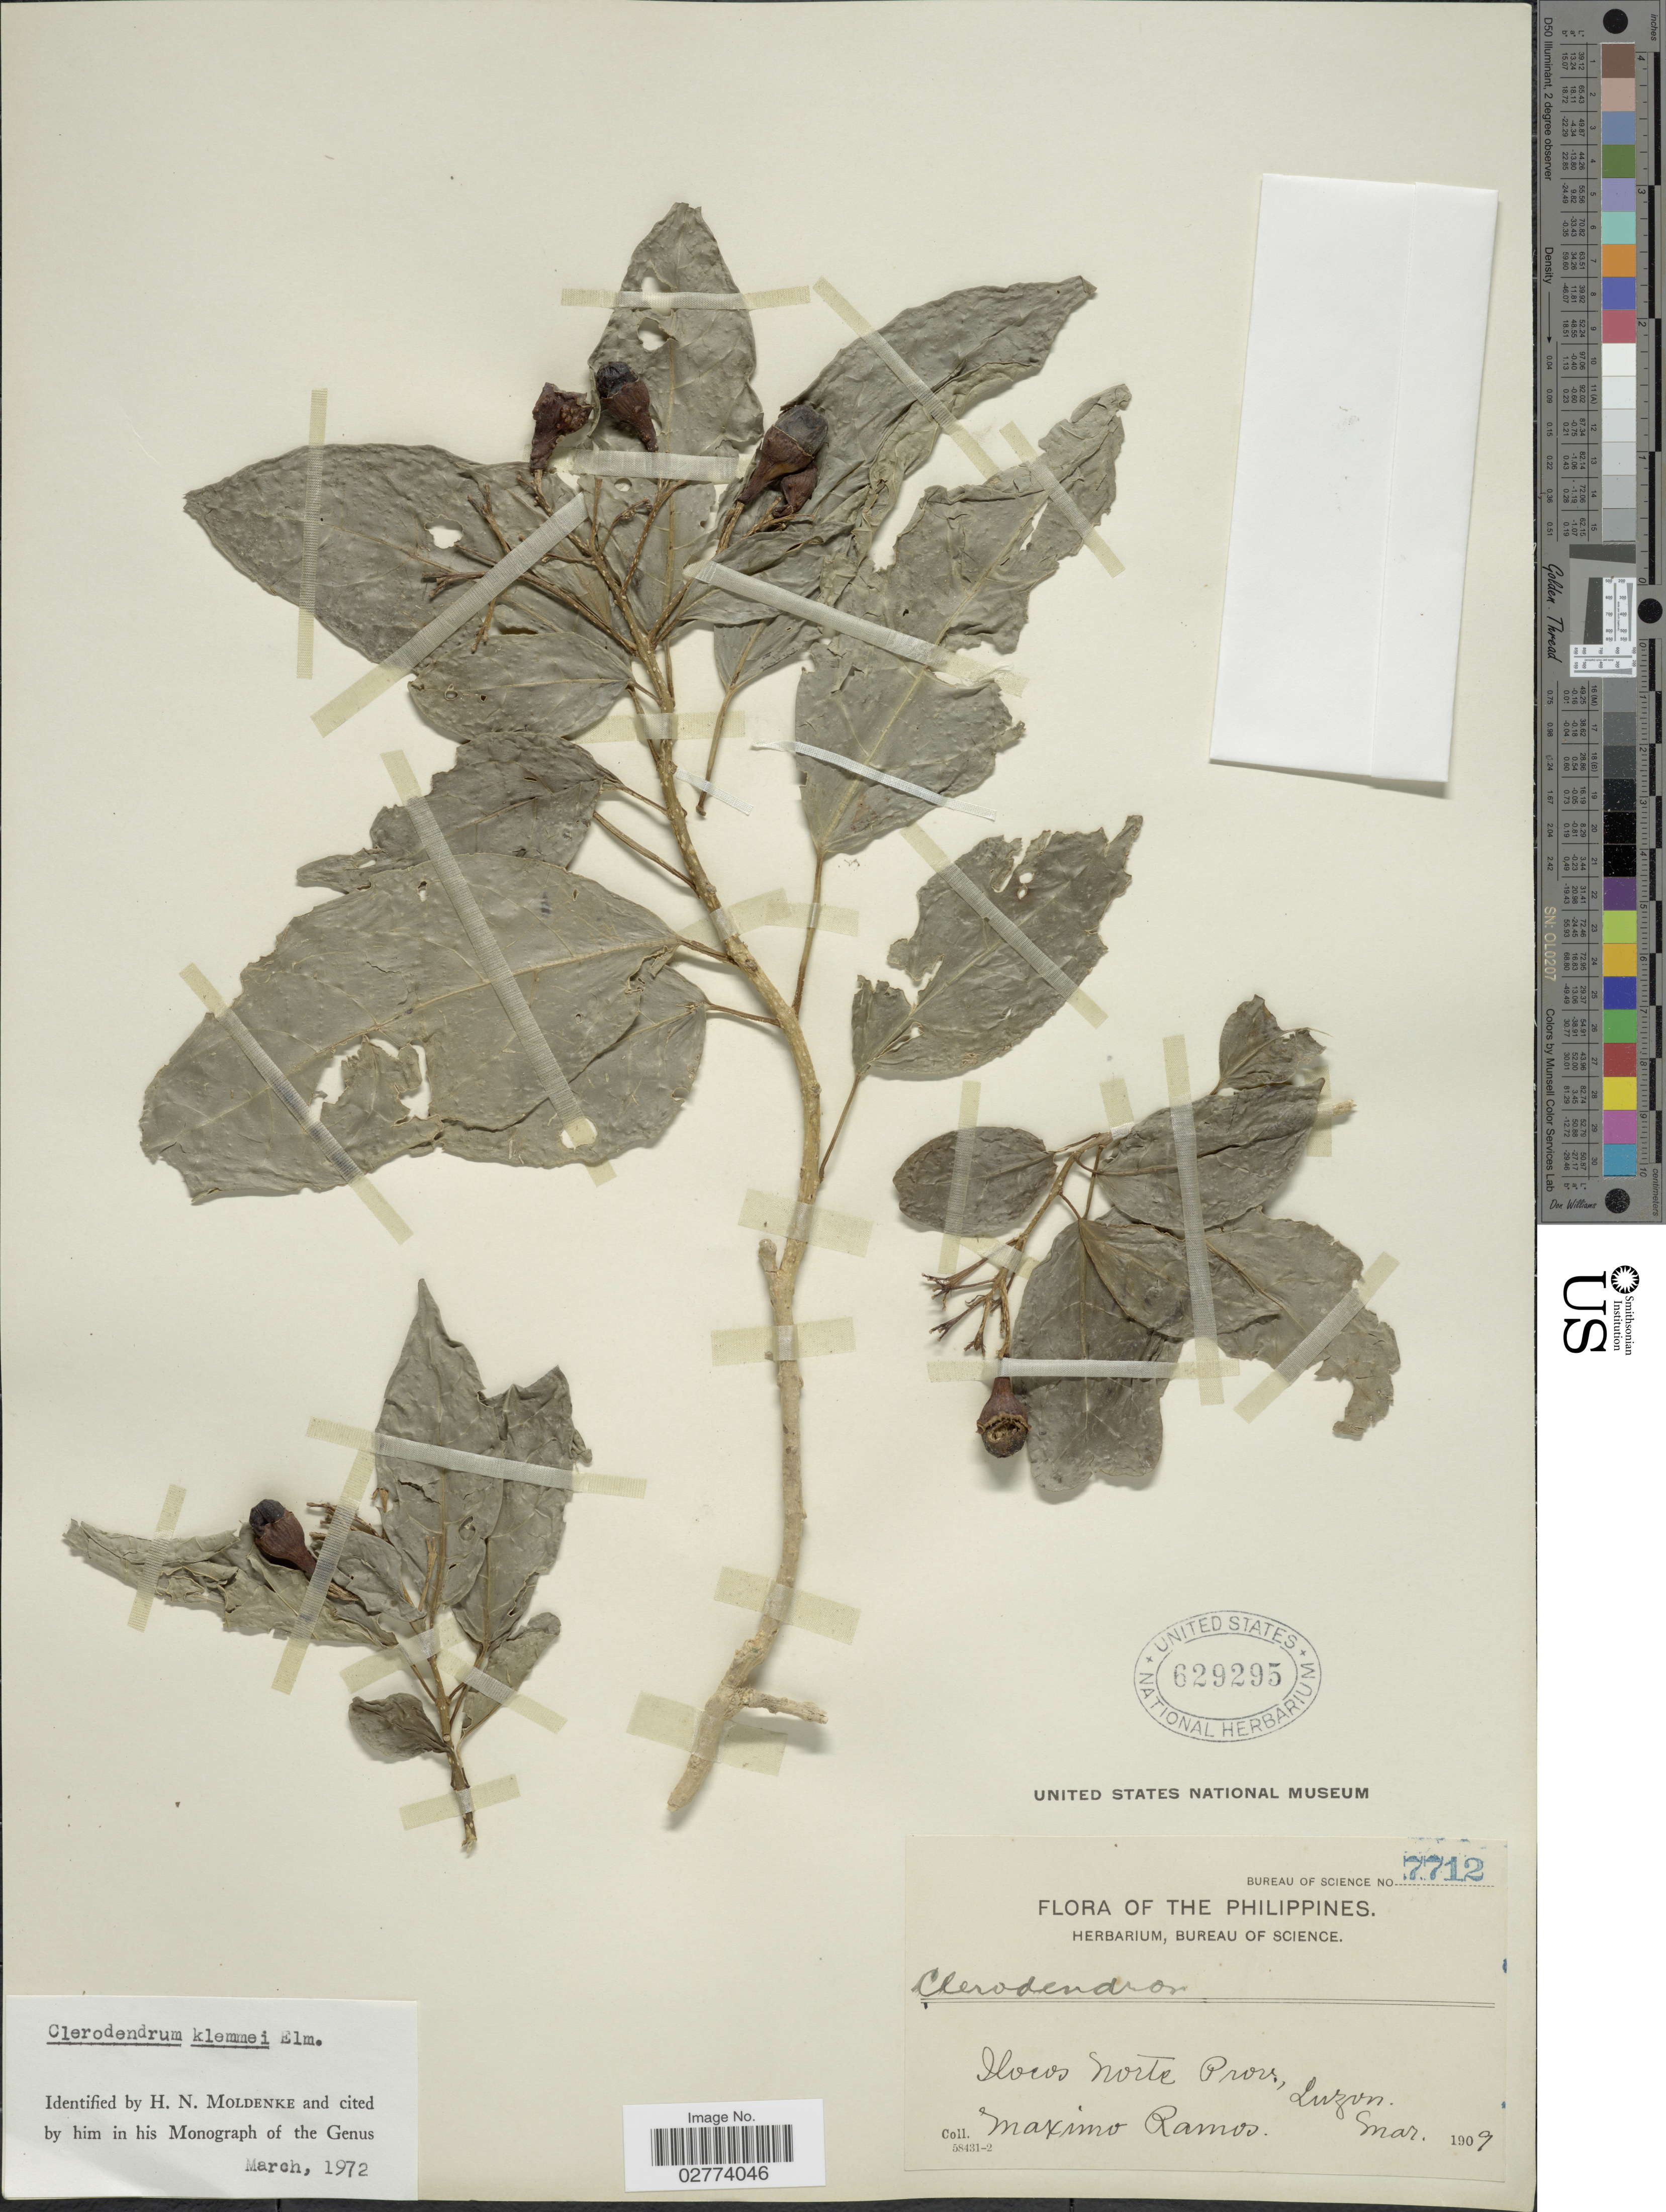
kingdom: Plantae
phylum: Tracheophyta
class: Magnoliopsida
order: Lamiales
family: Lamiaceae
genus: Clerodendrum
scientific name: Clerodendrum klemmei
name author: Elmer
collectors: M. Ramos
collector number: Bureau of Science 7712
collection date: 1909-03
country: Philippines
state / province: Ilocos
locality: Ilocos Norte Prov., Luzon.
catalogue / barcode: US 629295